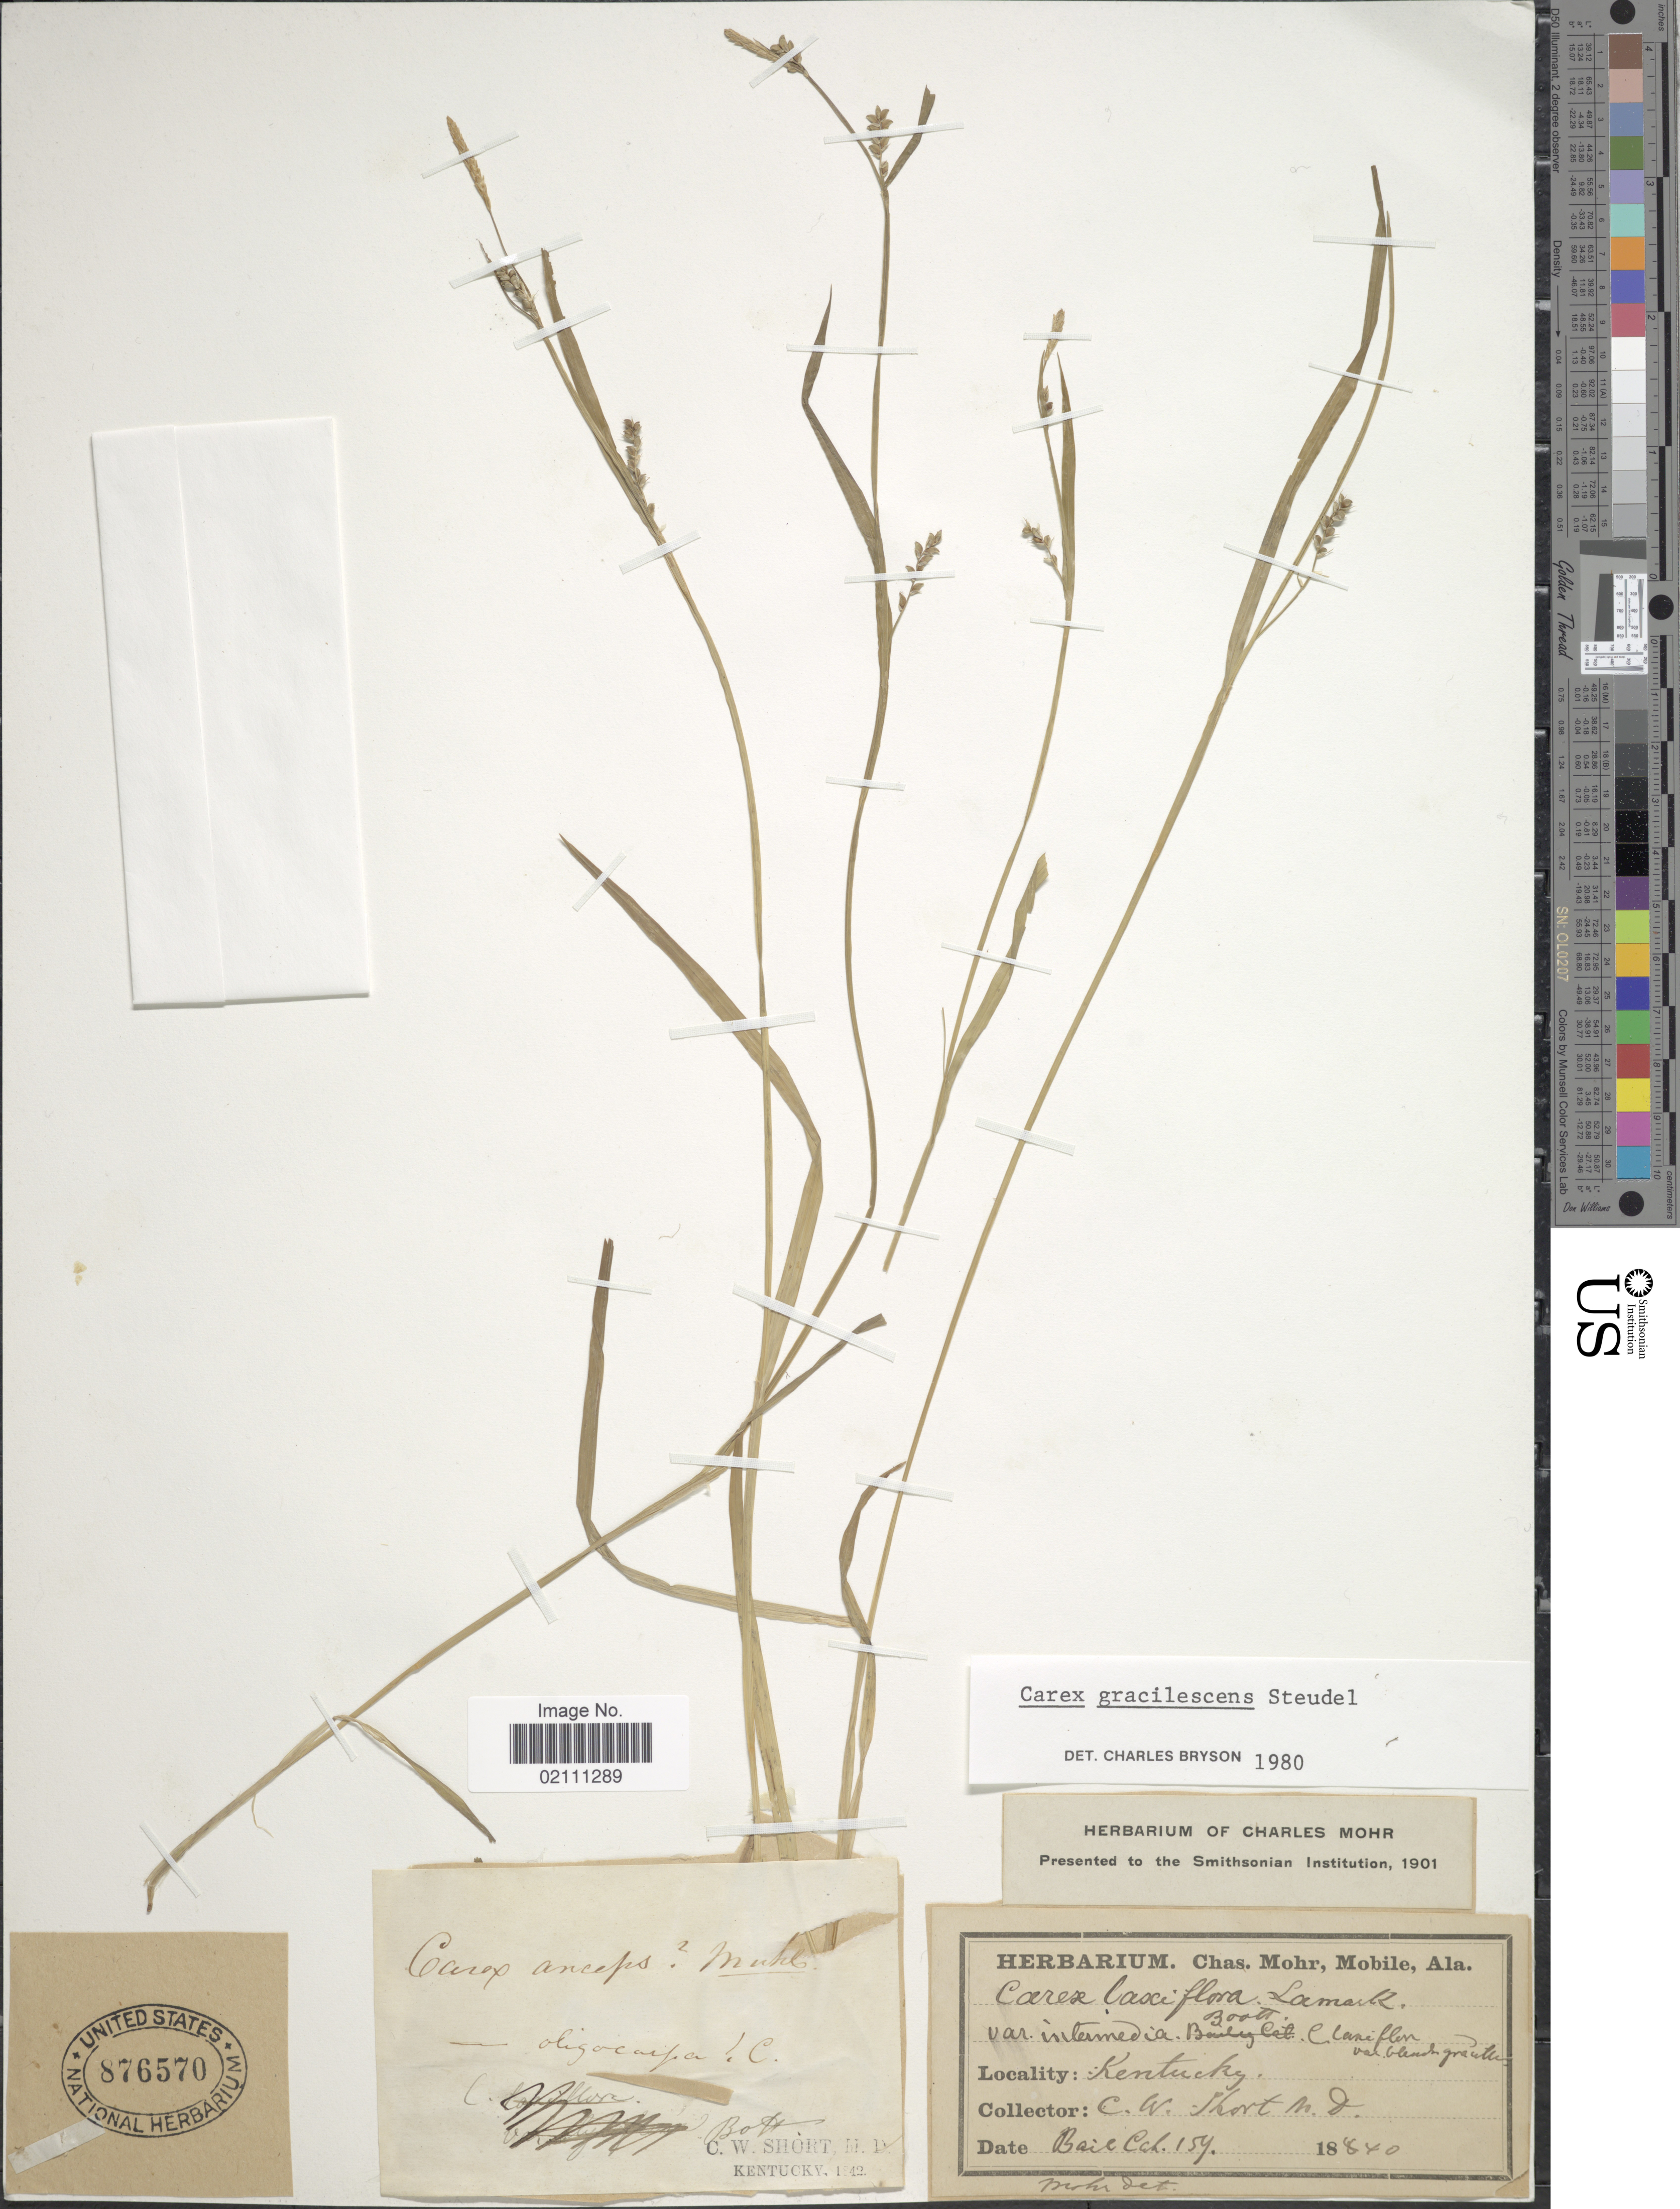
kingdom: Plantae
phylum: Tracheophyta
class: Liliopsida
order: Poales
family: Cyperaceae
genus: Carex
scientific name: Carex gracilescens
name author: Steud.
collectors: C. W. Short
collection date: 1840-10-15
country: United States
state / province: Kentucky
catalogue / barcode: US 876570